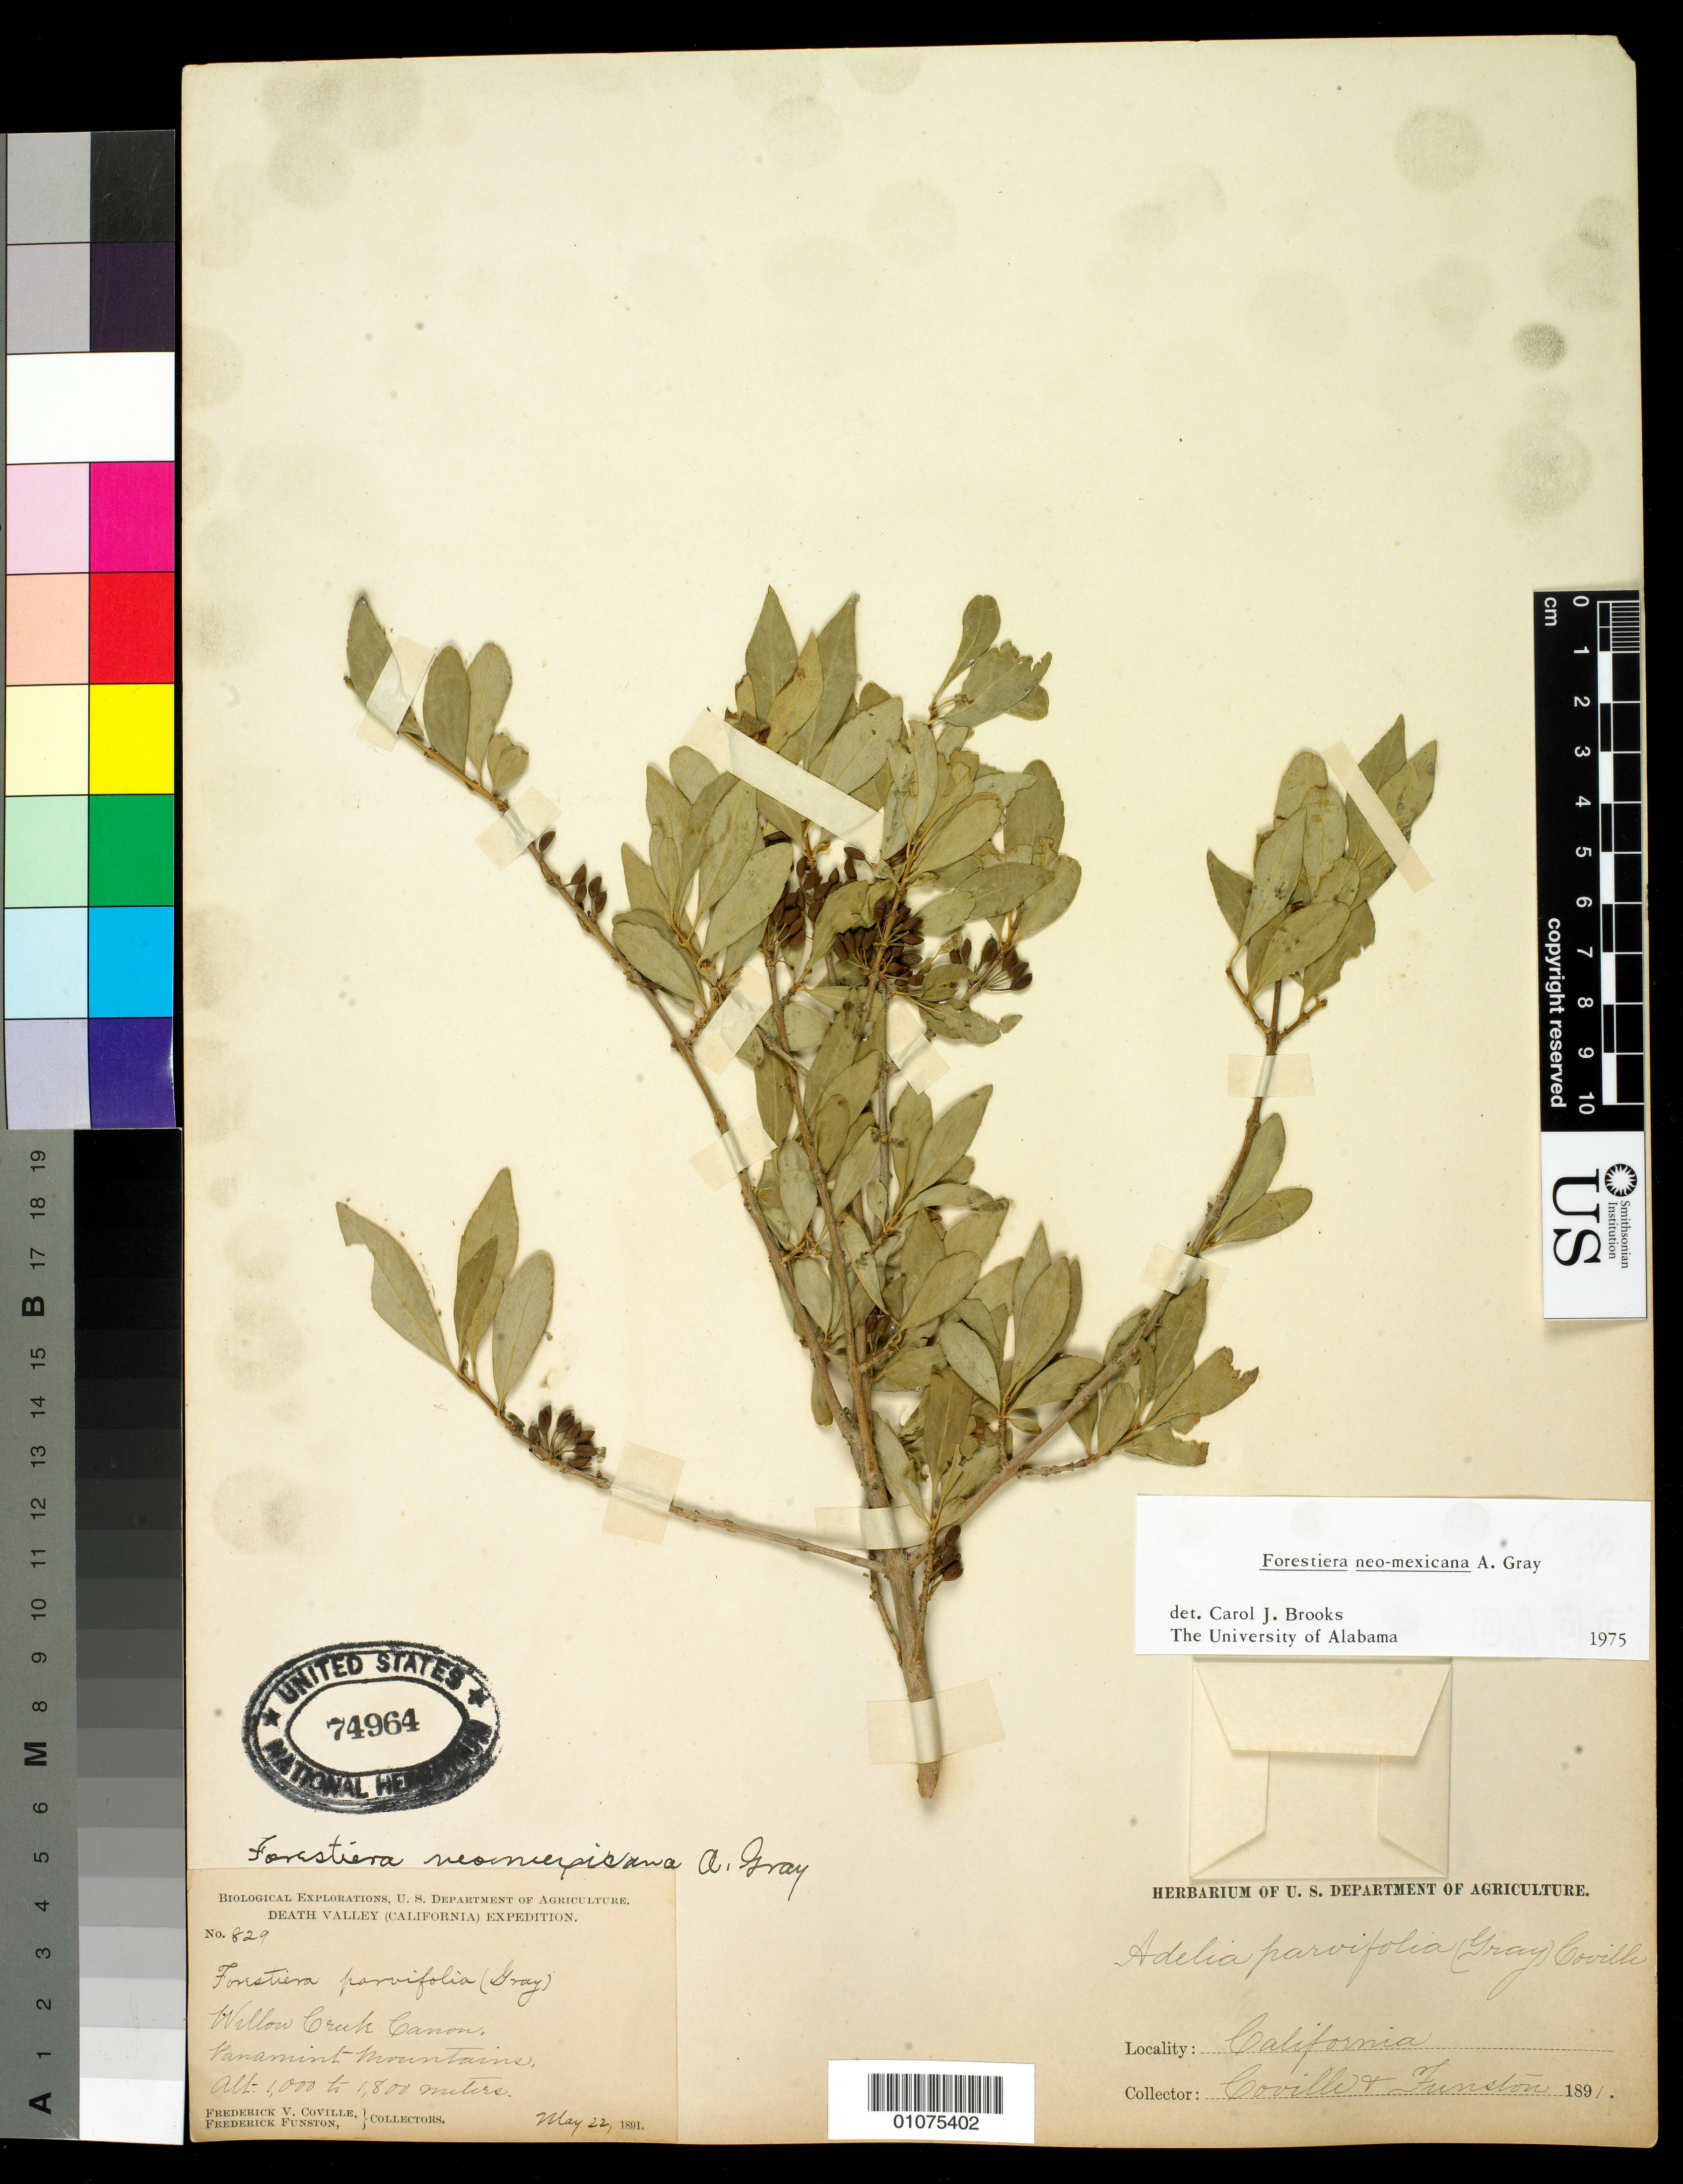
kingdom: Plantae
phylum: Tracheophyta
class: Magnoliopsida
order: Lamiales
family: Oleaceae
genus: Forestiera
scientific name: Forestiera neomexicana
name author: A. Gray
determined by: Brooks, --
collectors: F. V. Coville & F. Funston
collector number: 829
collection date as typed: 22 May 1891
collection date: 1891-05-22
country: United States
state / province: California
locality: Willow Creek Canyon, Panamint Mountains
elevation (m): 1000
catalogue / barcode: US 74964